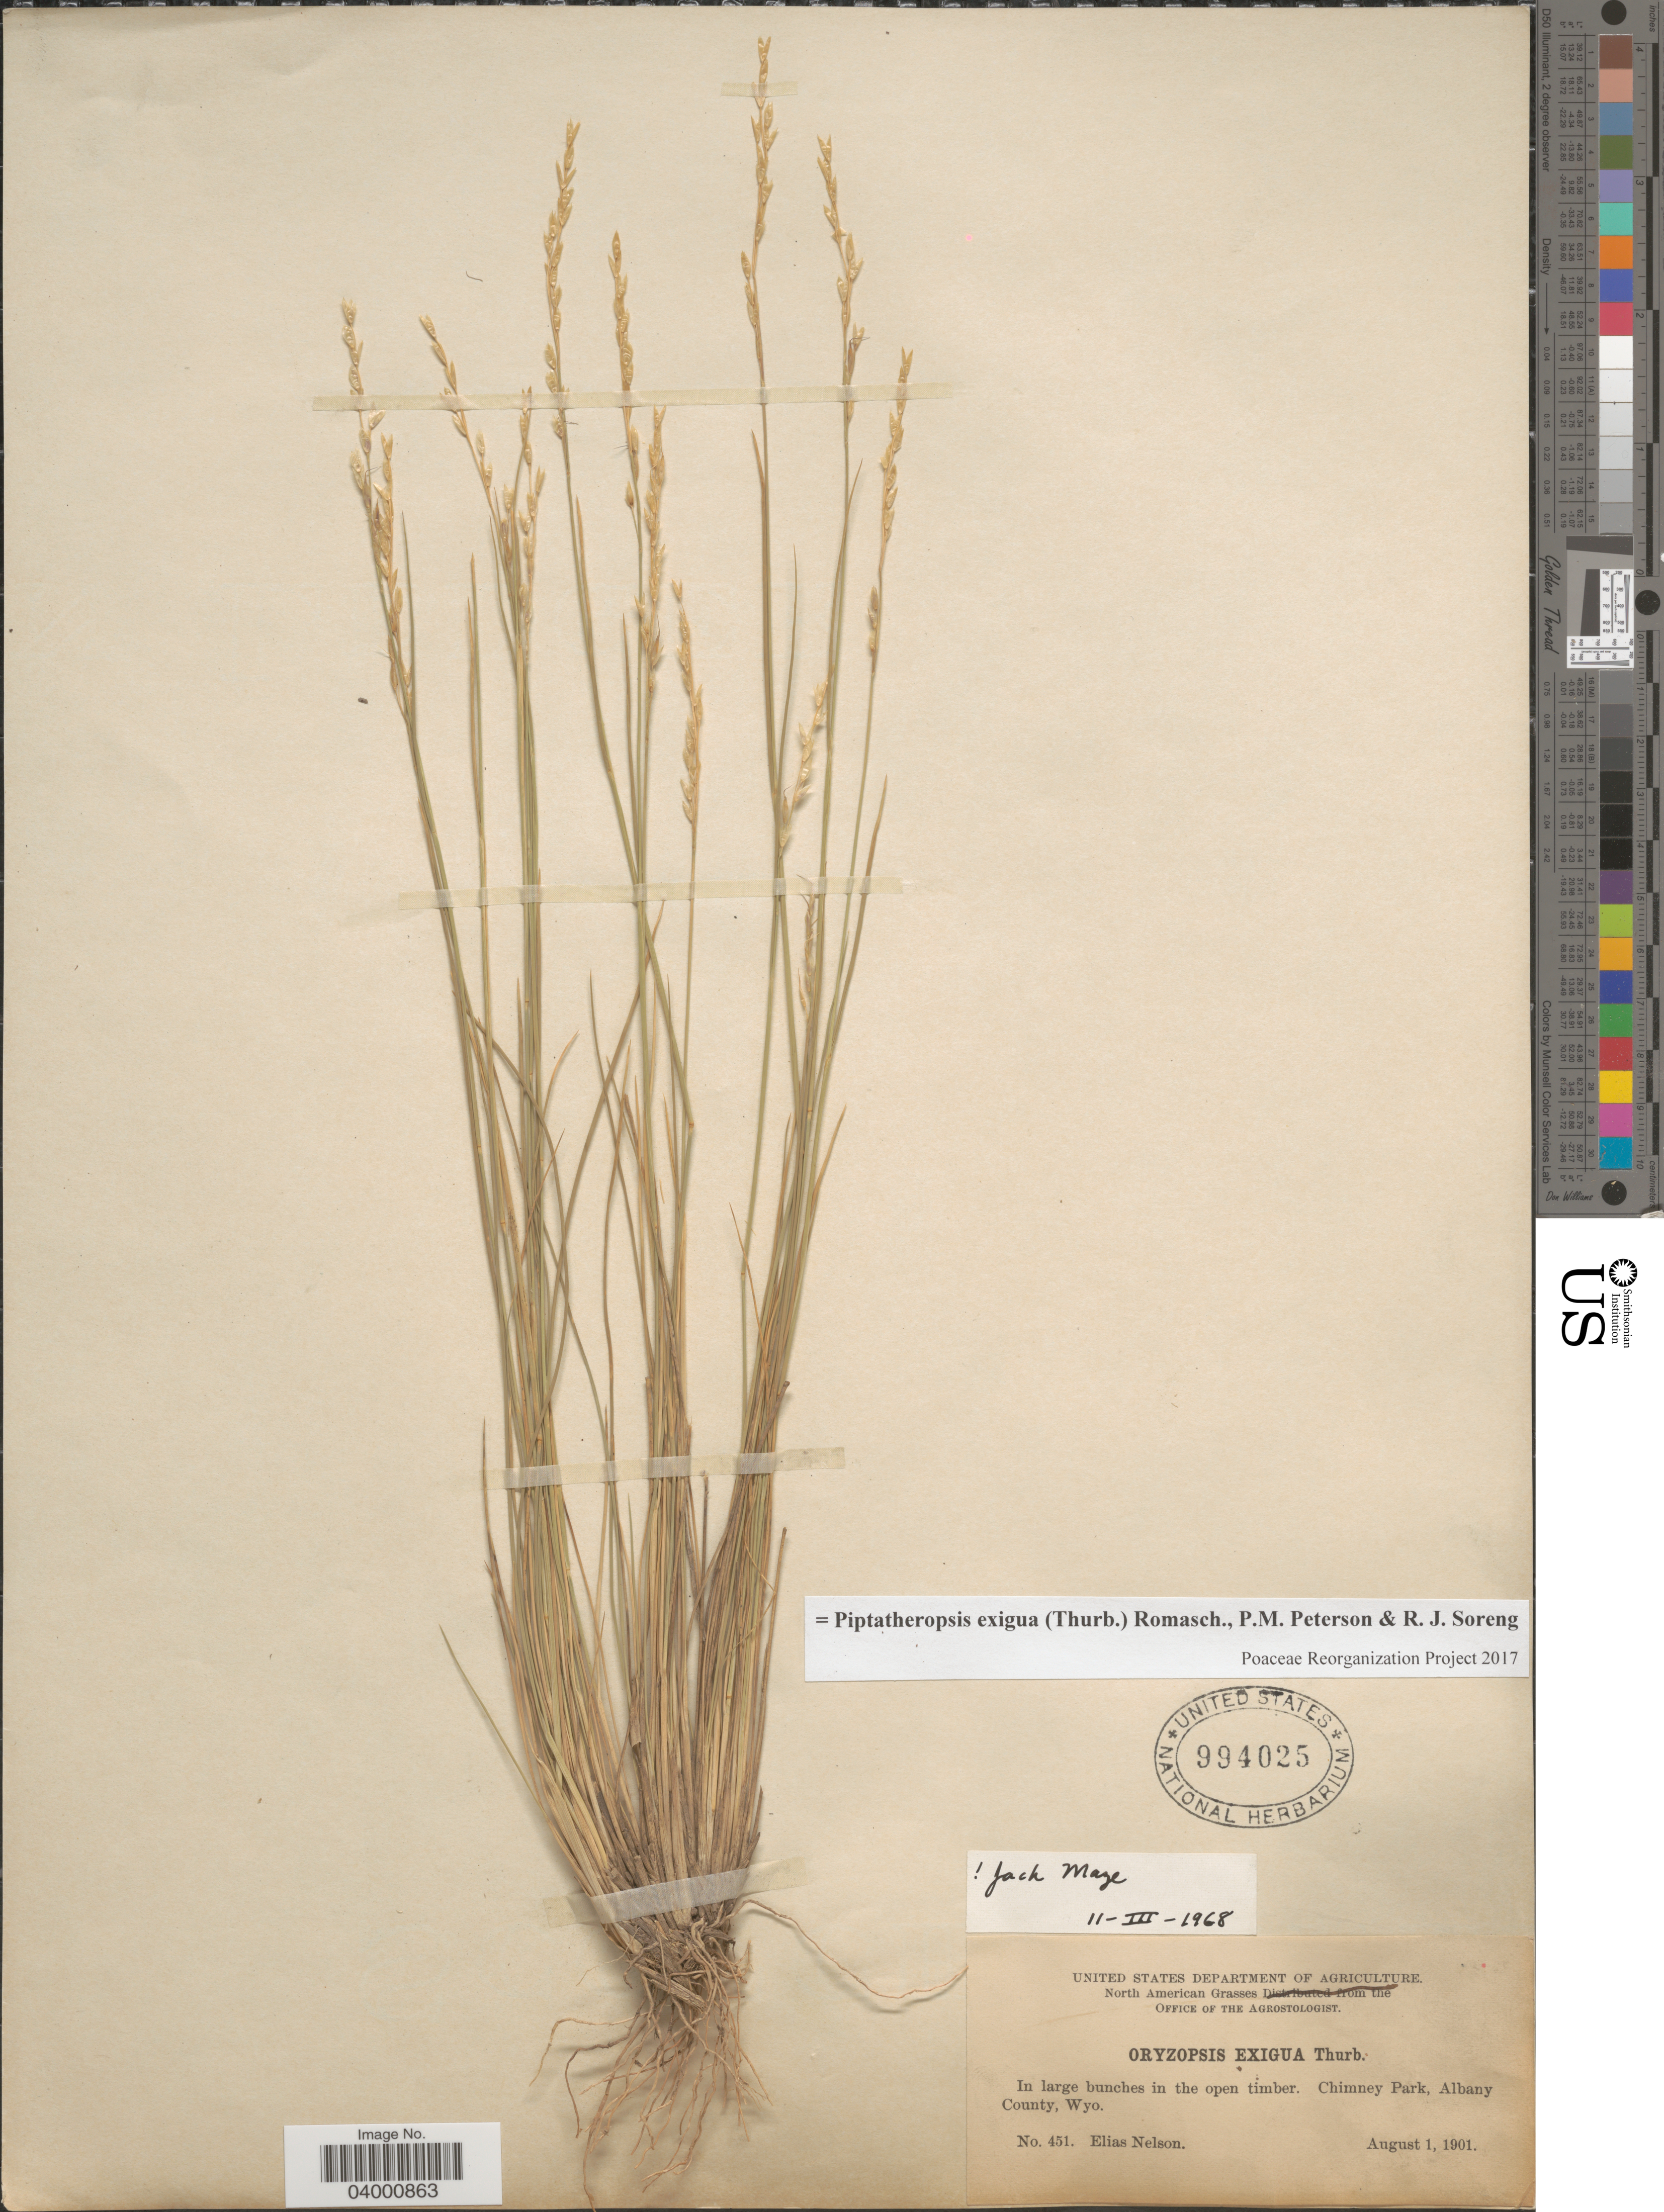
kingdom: Plantae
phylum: Tracheophyta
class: Liliopsida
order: Poales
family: Poaceae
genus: Piptatheropsis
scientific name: Piptatheropsis exigua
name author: (Thurb.) Romasch. et al.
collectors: E. Nelson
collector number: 451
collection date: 1901-08-01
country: United States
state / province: Wyoming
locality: Chimney Park, Albany County.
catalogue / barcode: US 994025